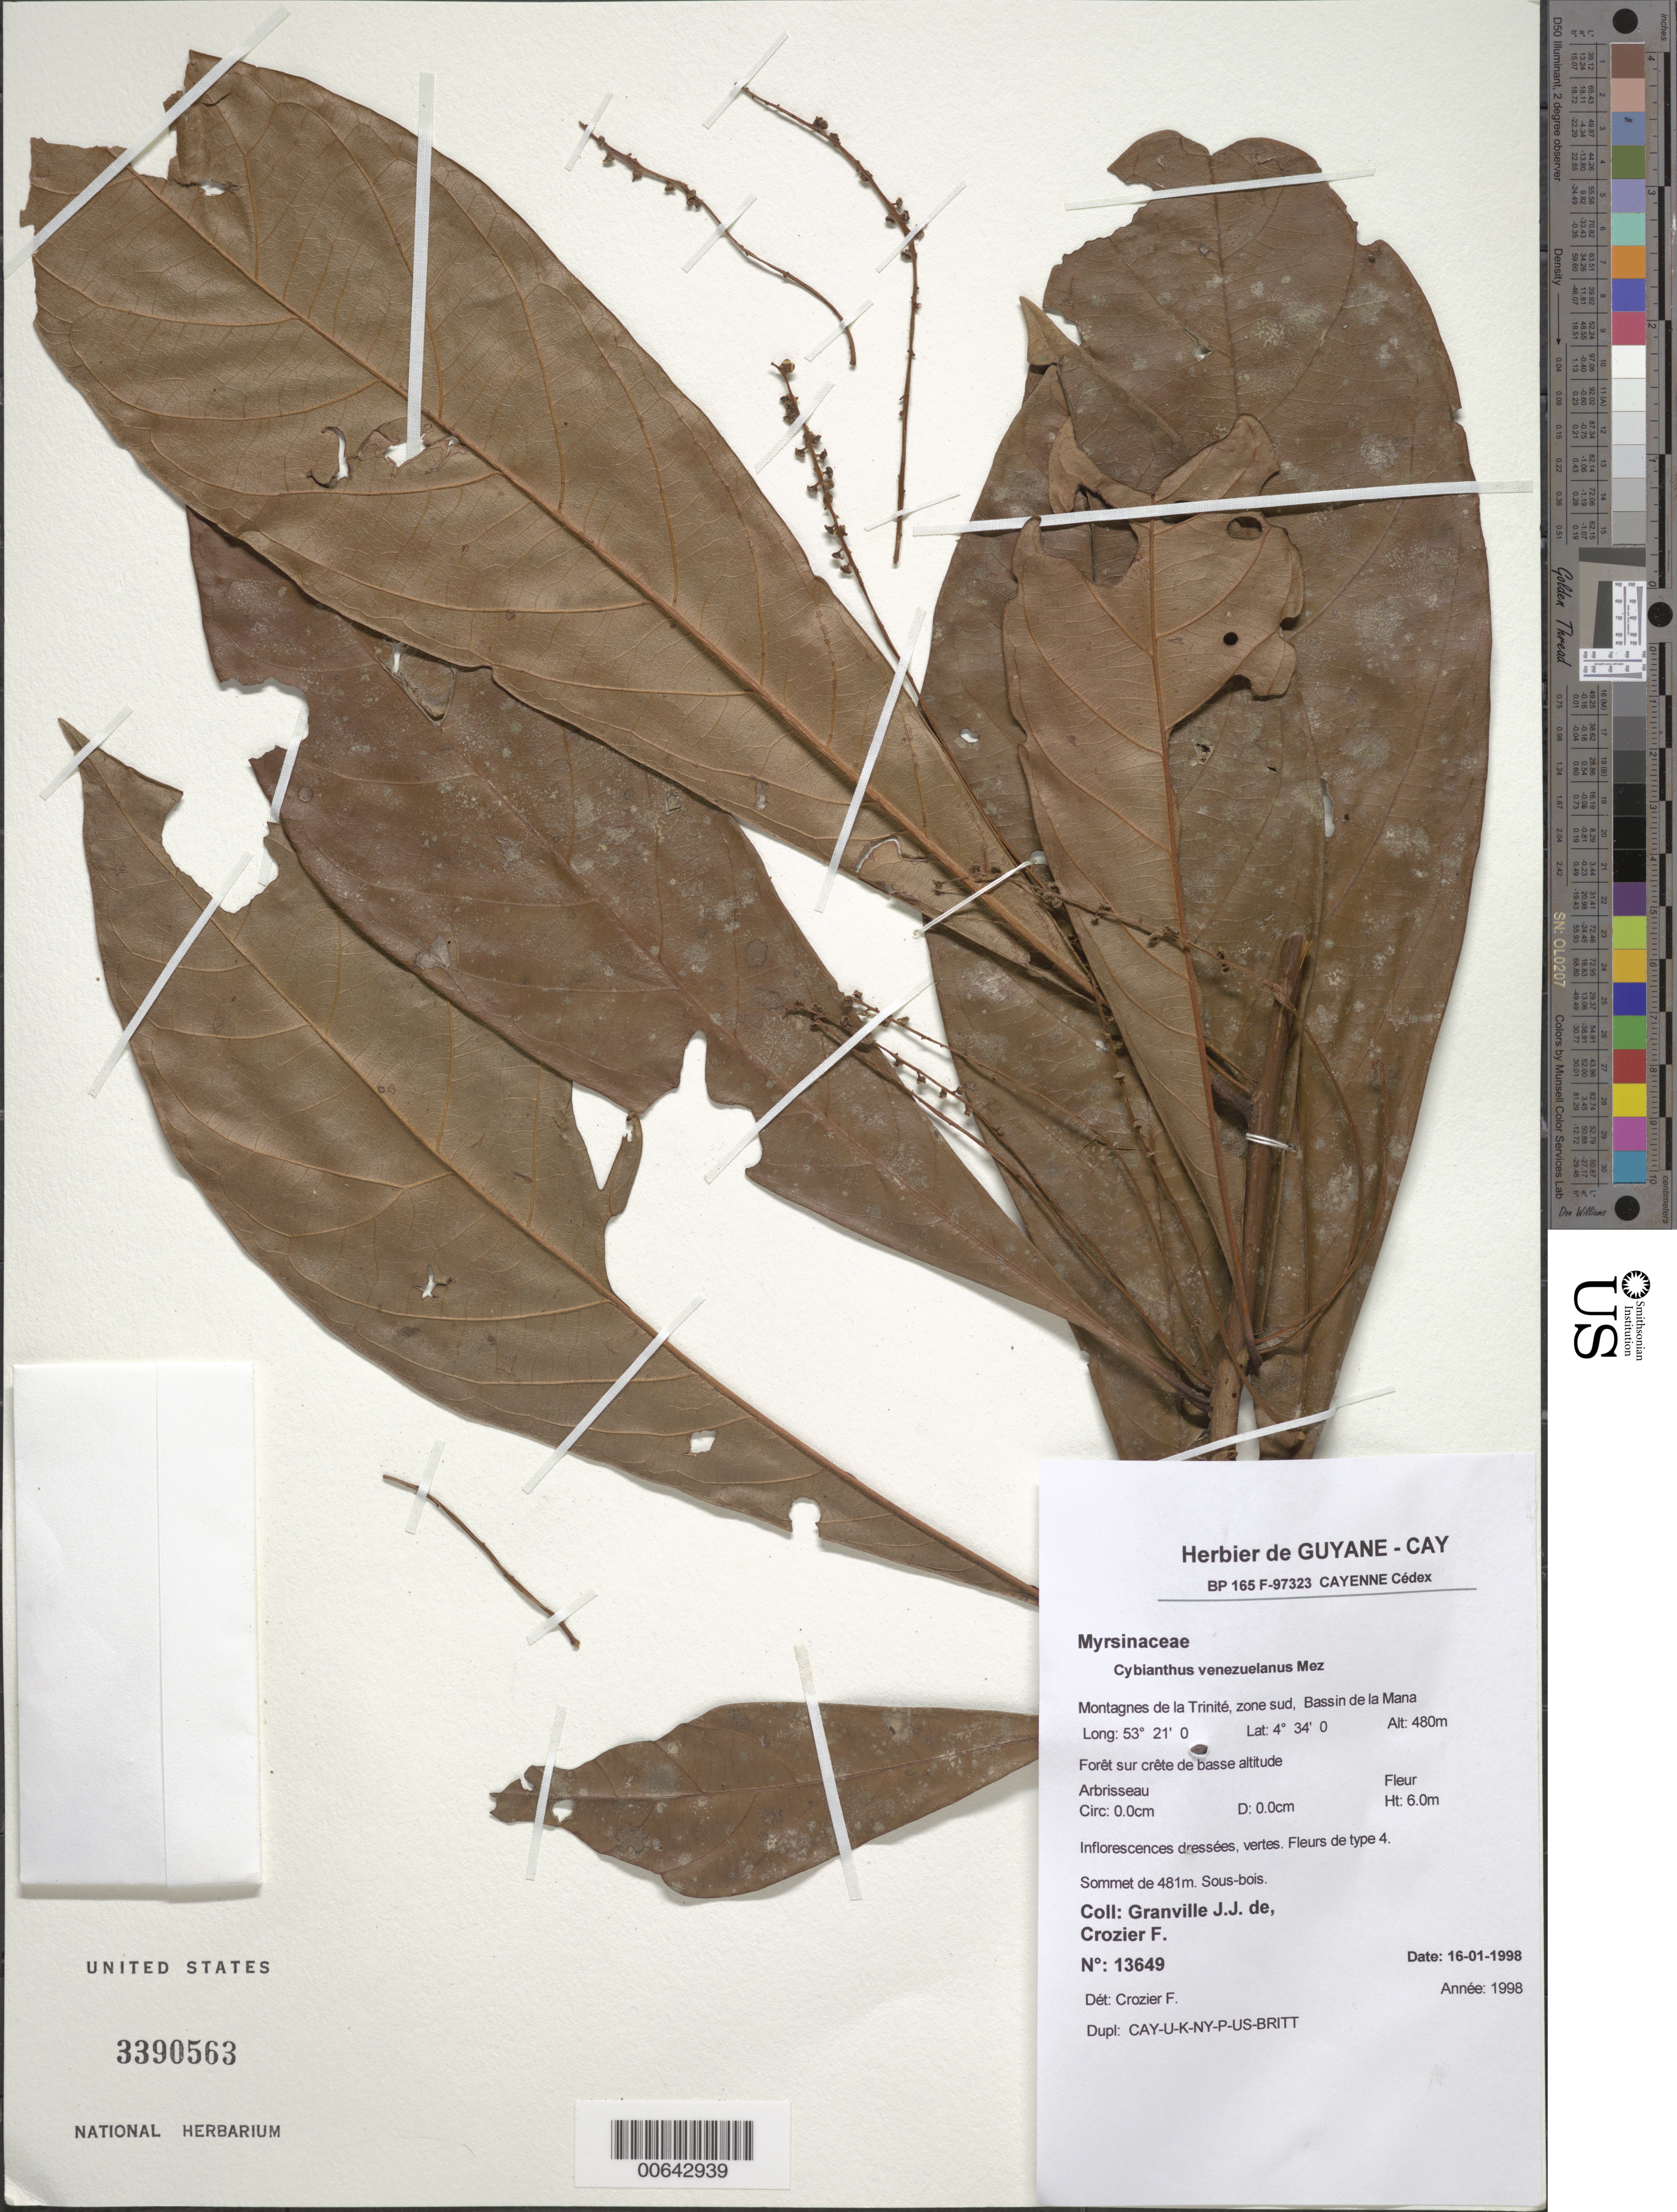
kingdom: Plantae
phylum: Tracheophyta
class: Magnoliopsida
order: Ericales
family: Primulaceae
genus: Cybianthus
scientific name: Cybianthus venezuelanus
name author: Mez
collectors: Granville, J. J. de, (CAY), Institut de Recherche pour le Developpement (IRD) (FRENCH GUIANA) (Determiner), Sarthou, C. (Determiner) & F. Crozier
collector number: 13649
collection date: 1998-01-16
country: French Guiana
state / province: Cayenne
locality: Montagnes de la Trinité, zone sud, Bassin de la Mana.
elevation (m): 480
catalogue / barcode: US 3390563